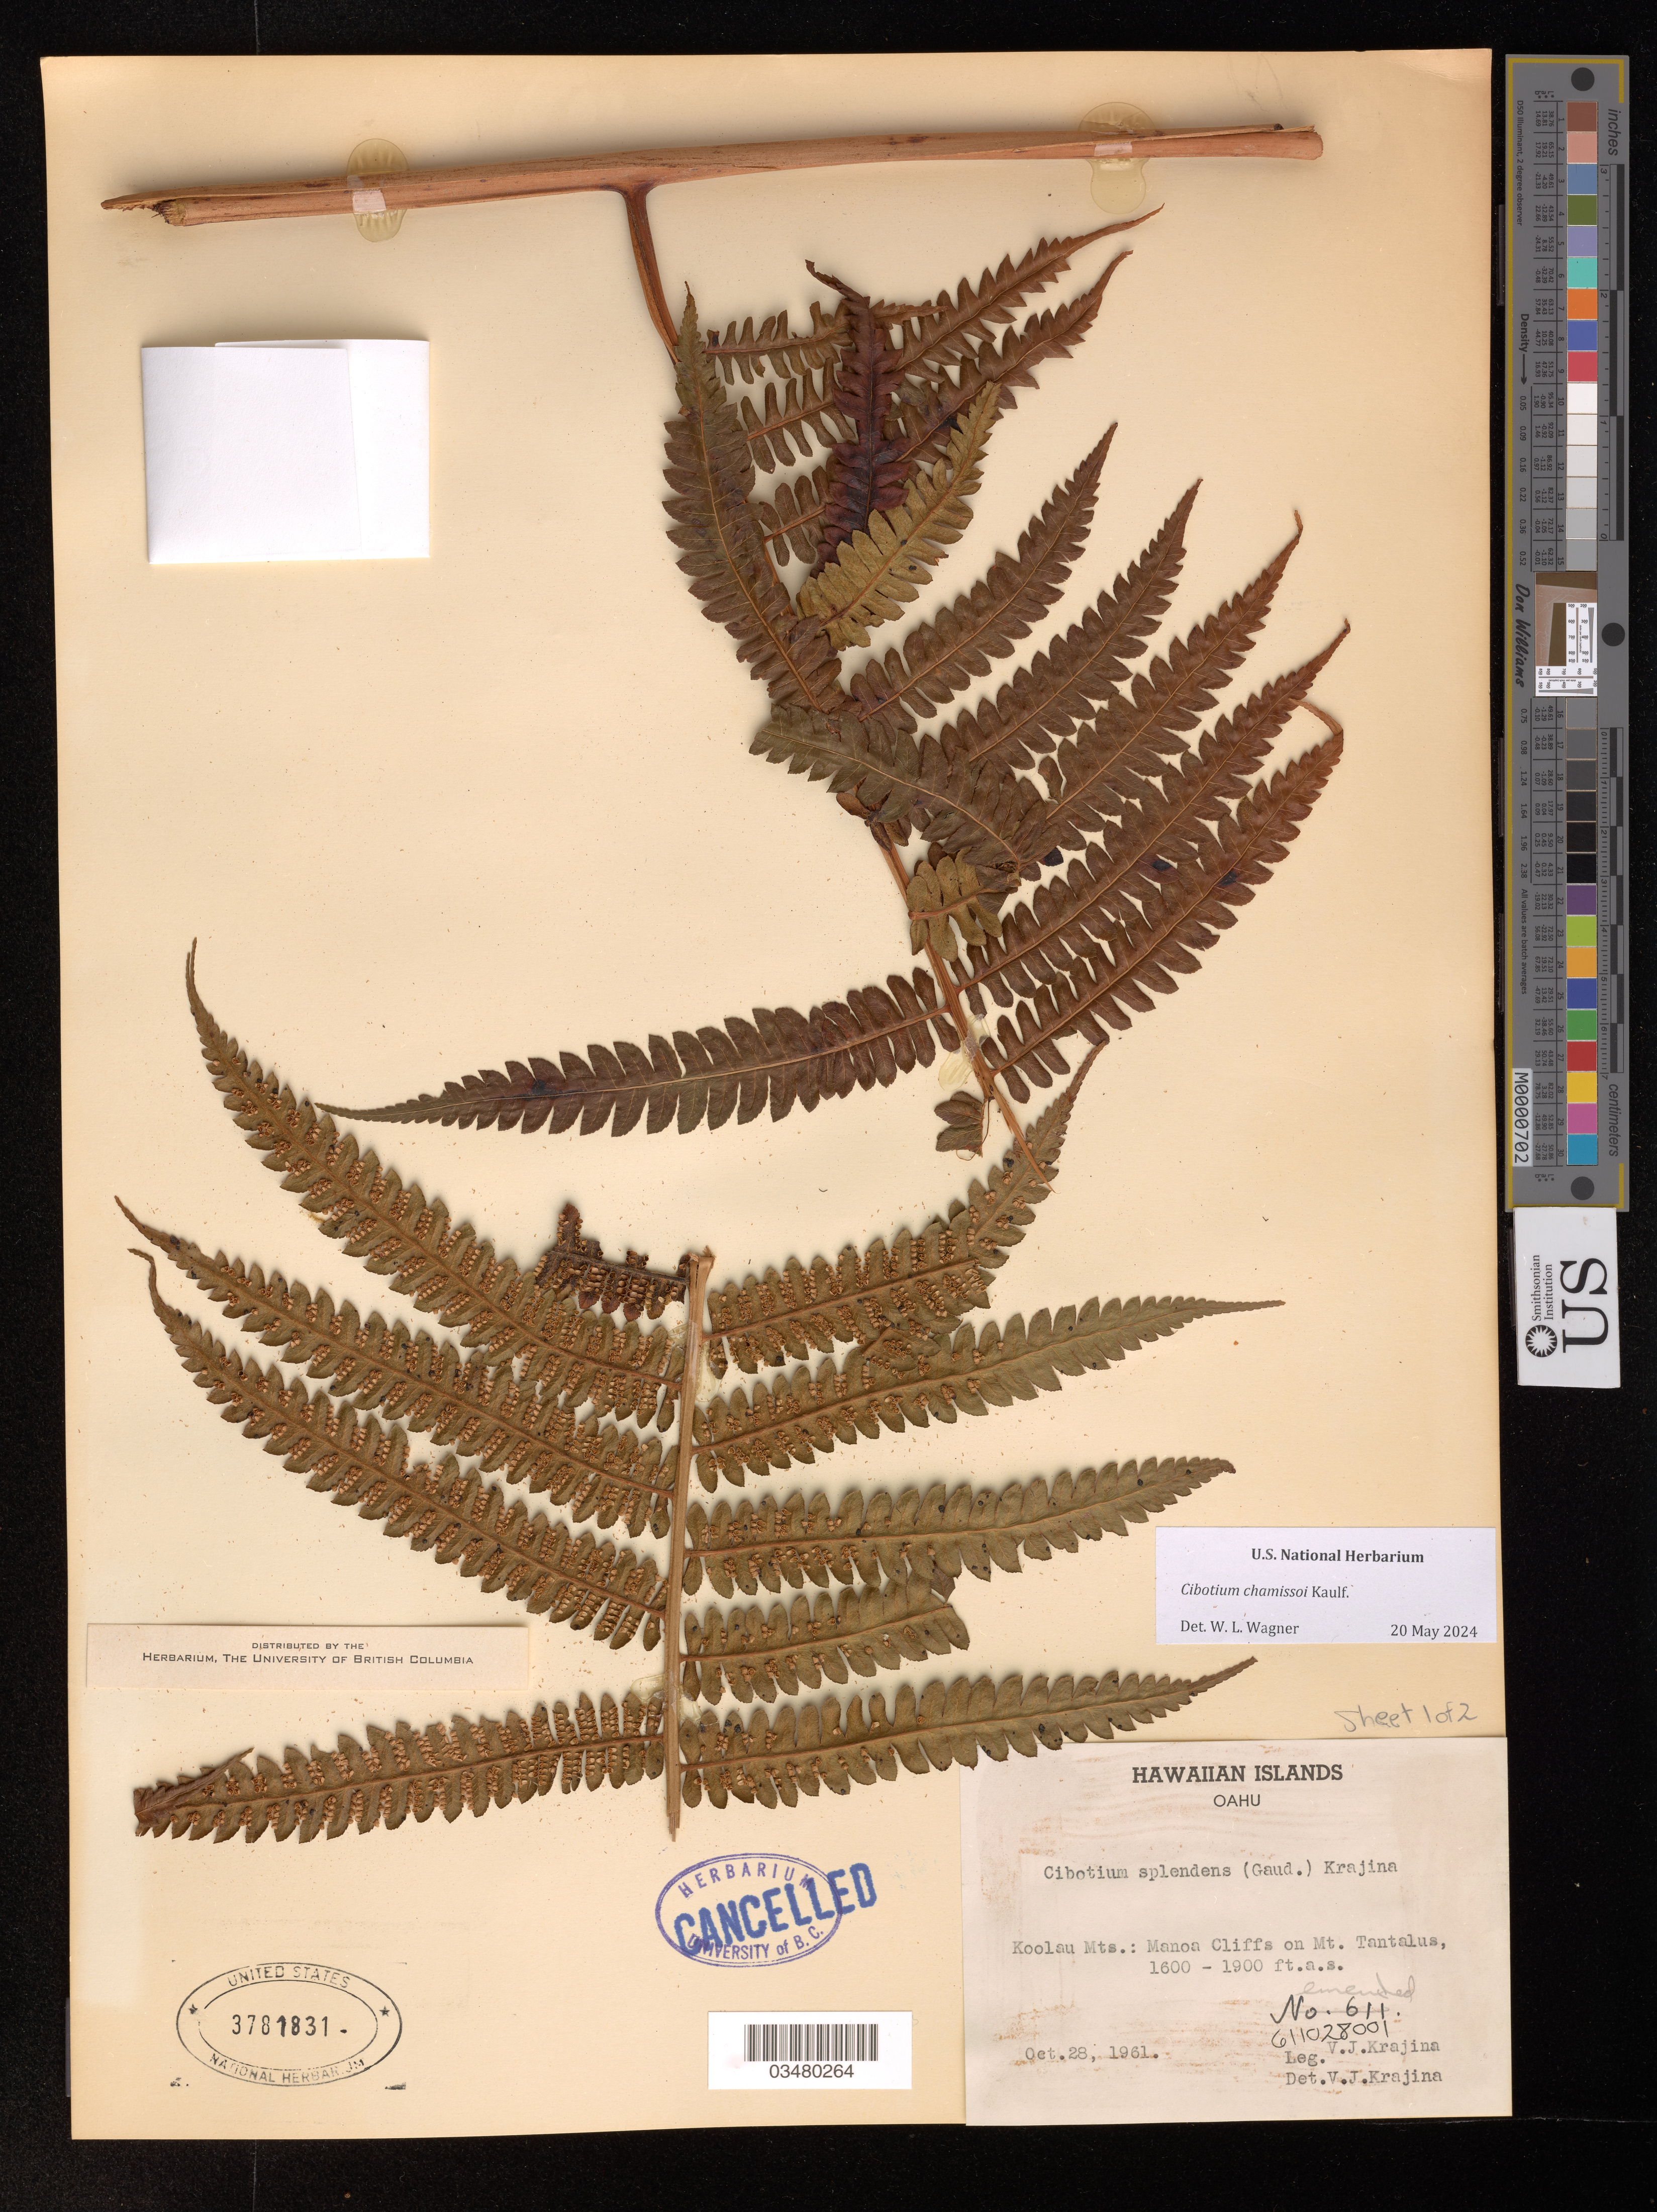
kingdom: Plantae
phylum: Tracheophyta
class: Polypodiopsida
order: Cyatheales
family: Cibotiaceae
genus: Cibotium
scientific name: Cibotium chamissoi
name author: Kaulf.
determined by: Wagner, W. L., (BOT), Smithsonian Institution - National Museum of Natural History (UNITED STATES)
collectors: V. Krajina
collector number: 611028001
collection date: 1961-10-28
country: United States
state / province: Hawaii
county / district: Honolulu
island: Oahu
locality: Koolau Mountains, Mt. Tantalus, Manoa Cliffs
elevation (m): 500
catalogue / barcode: US 3781831